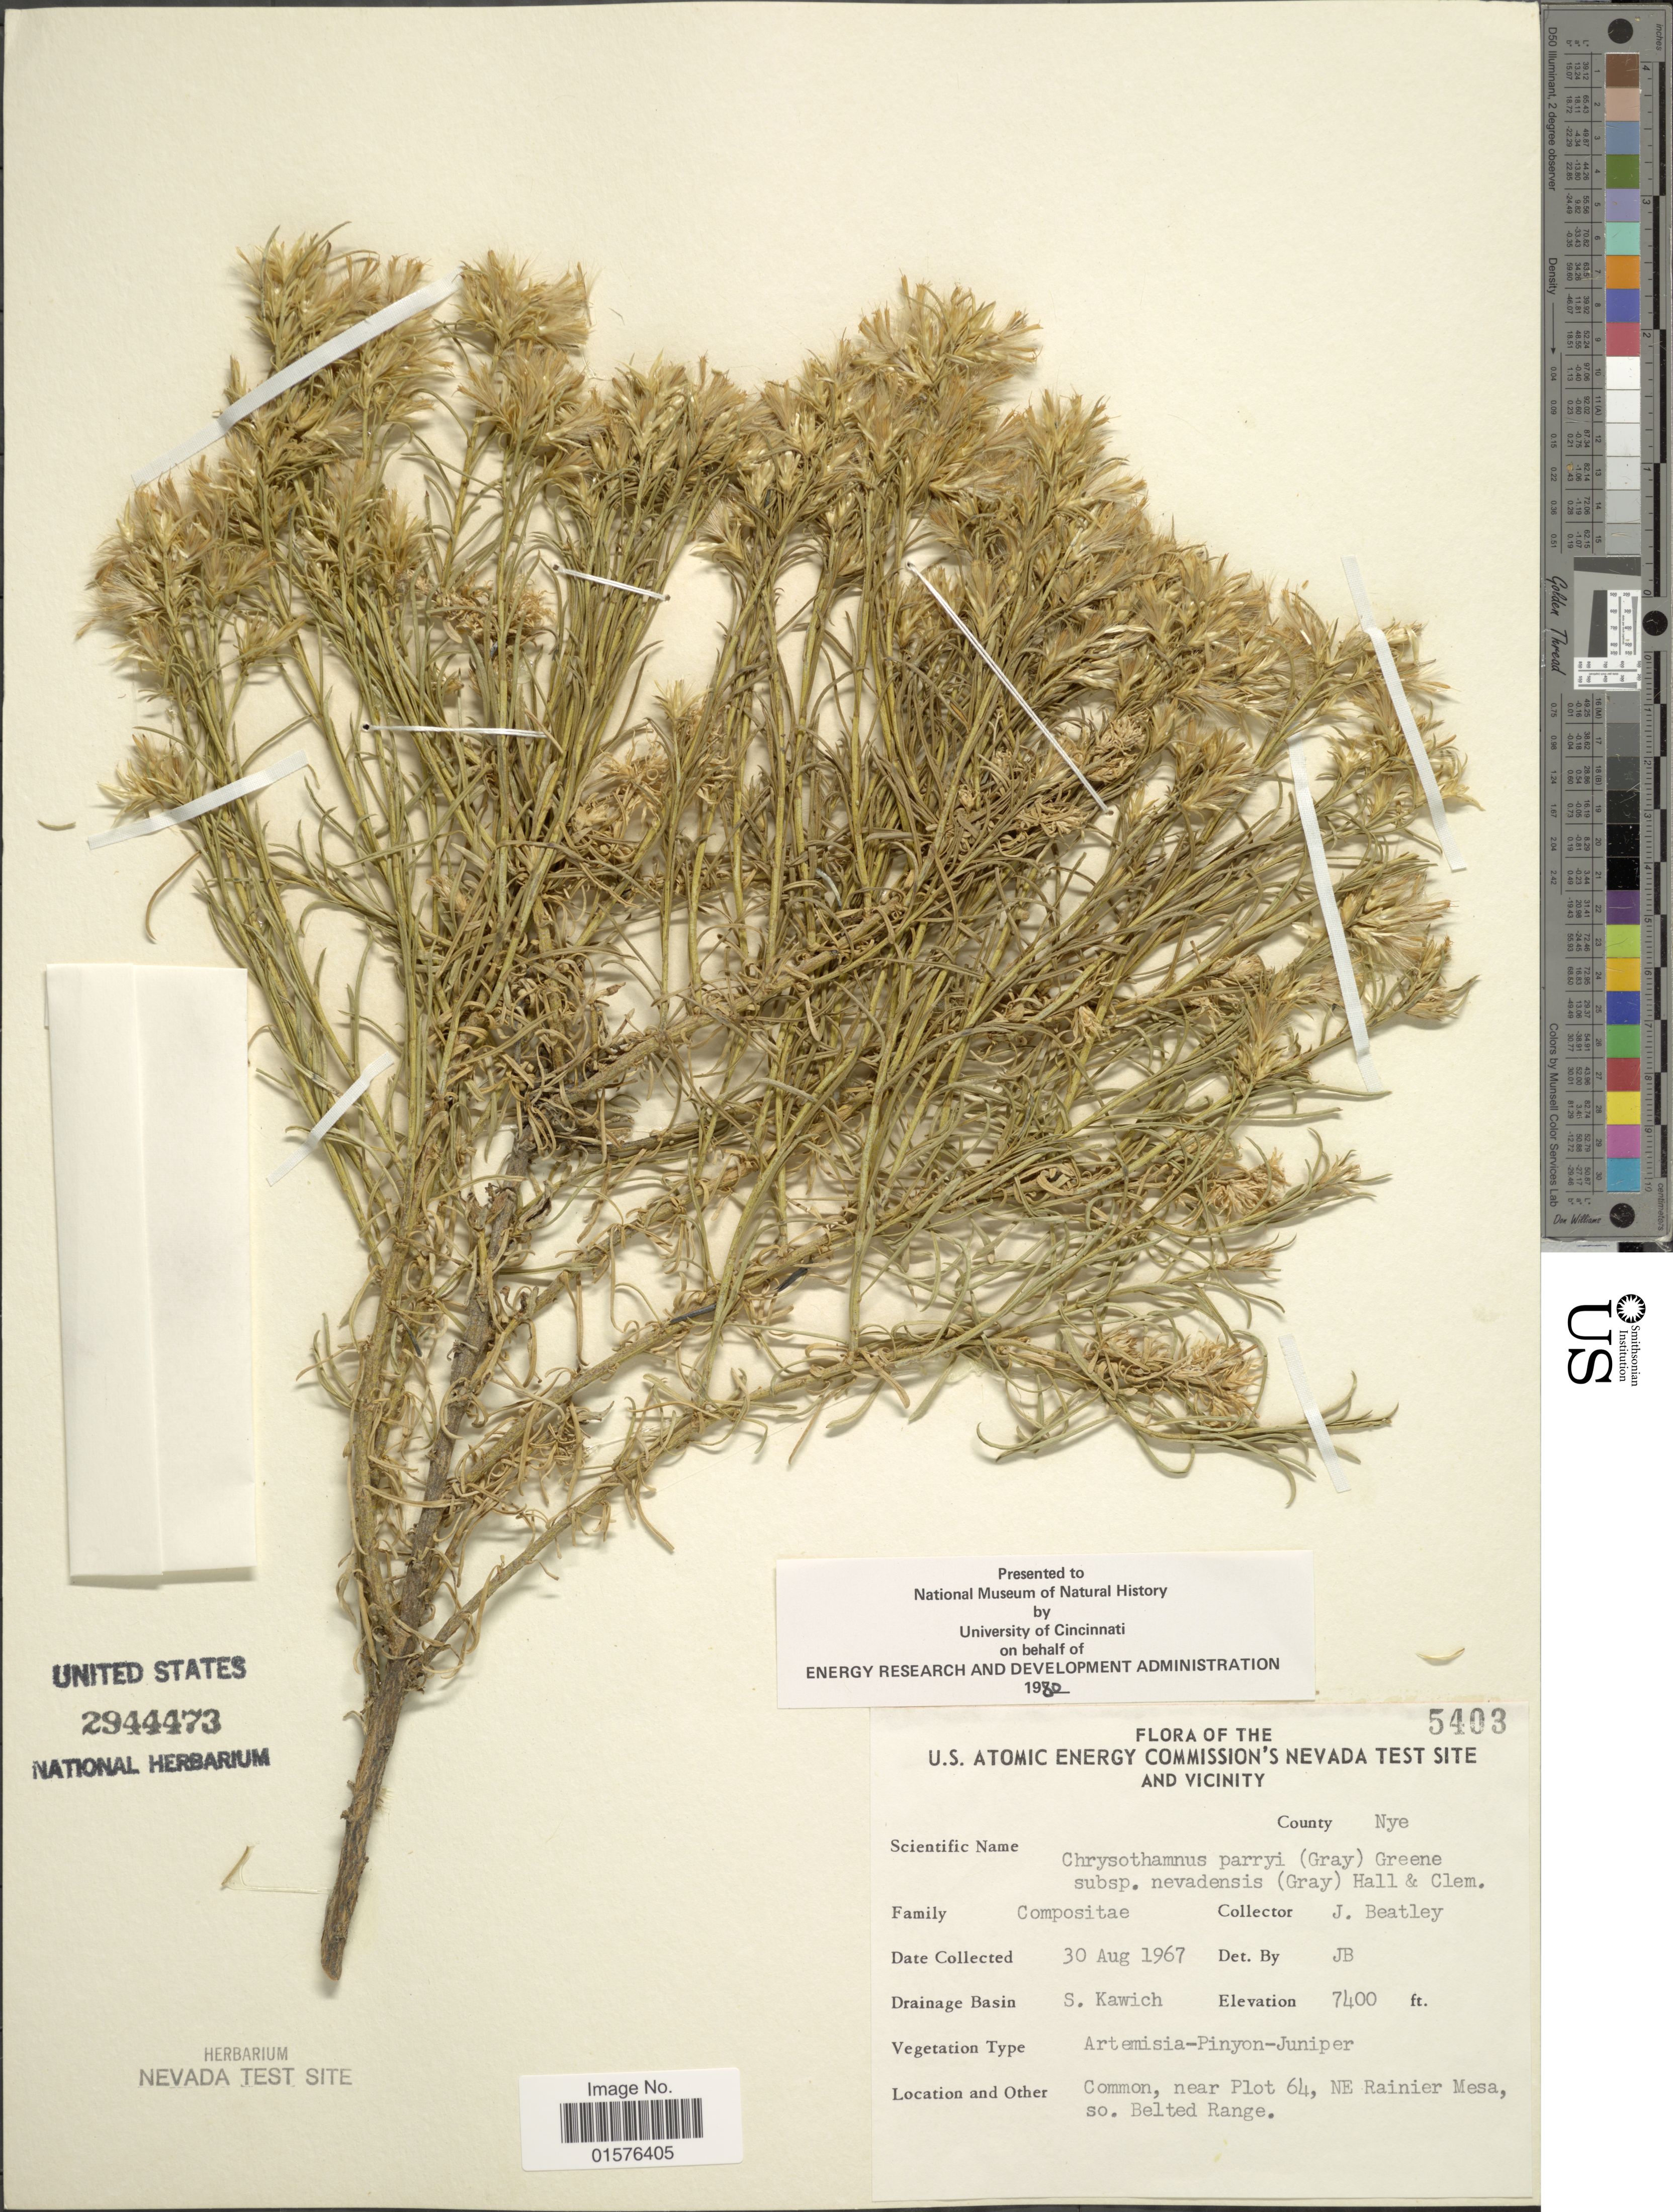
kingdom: Plantae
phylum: Tracheophyta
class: Magnoliopsida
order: Asterales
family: Asteraceae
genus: Ericameria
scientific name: Ericameria parryi var. nevadensis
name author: (A. Gray) G.L. Nesom & G.I. Baird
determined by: Urbatsch, Lowell E., Curator (LSU), Louisiana State University (UNITED STATES)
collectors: J. C. Beatley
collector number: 5403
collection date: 1967-08-30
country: United States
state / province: Nevada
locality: The U.S. Atomic Energy Commission's Nevada test Site and Vicinity, County: Nye, Drainage Basin: S. Kawich, near Plot 64, NE Rainier Mesa, so. Belted Range,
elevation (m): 2256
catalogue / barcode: US 2944473